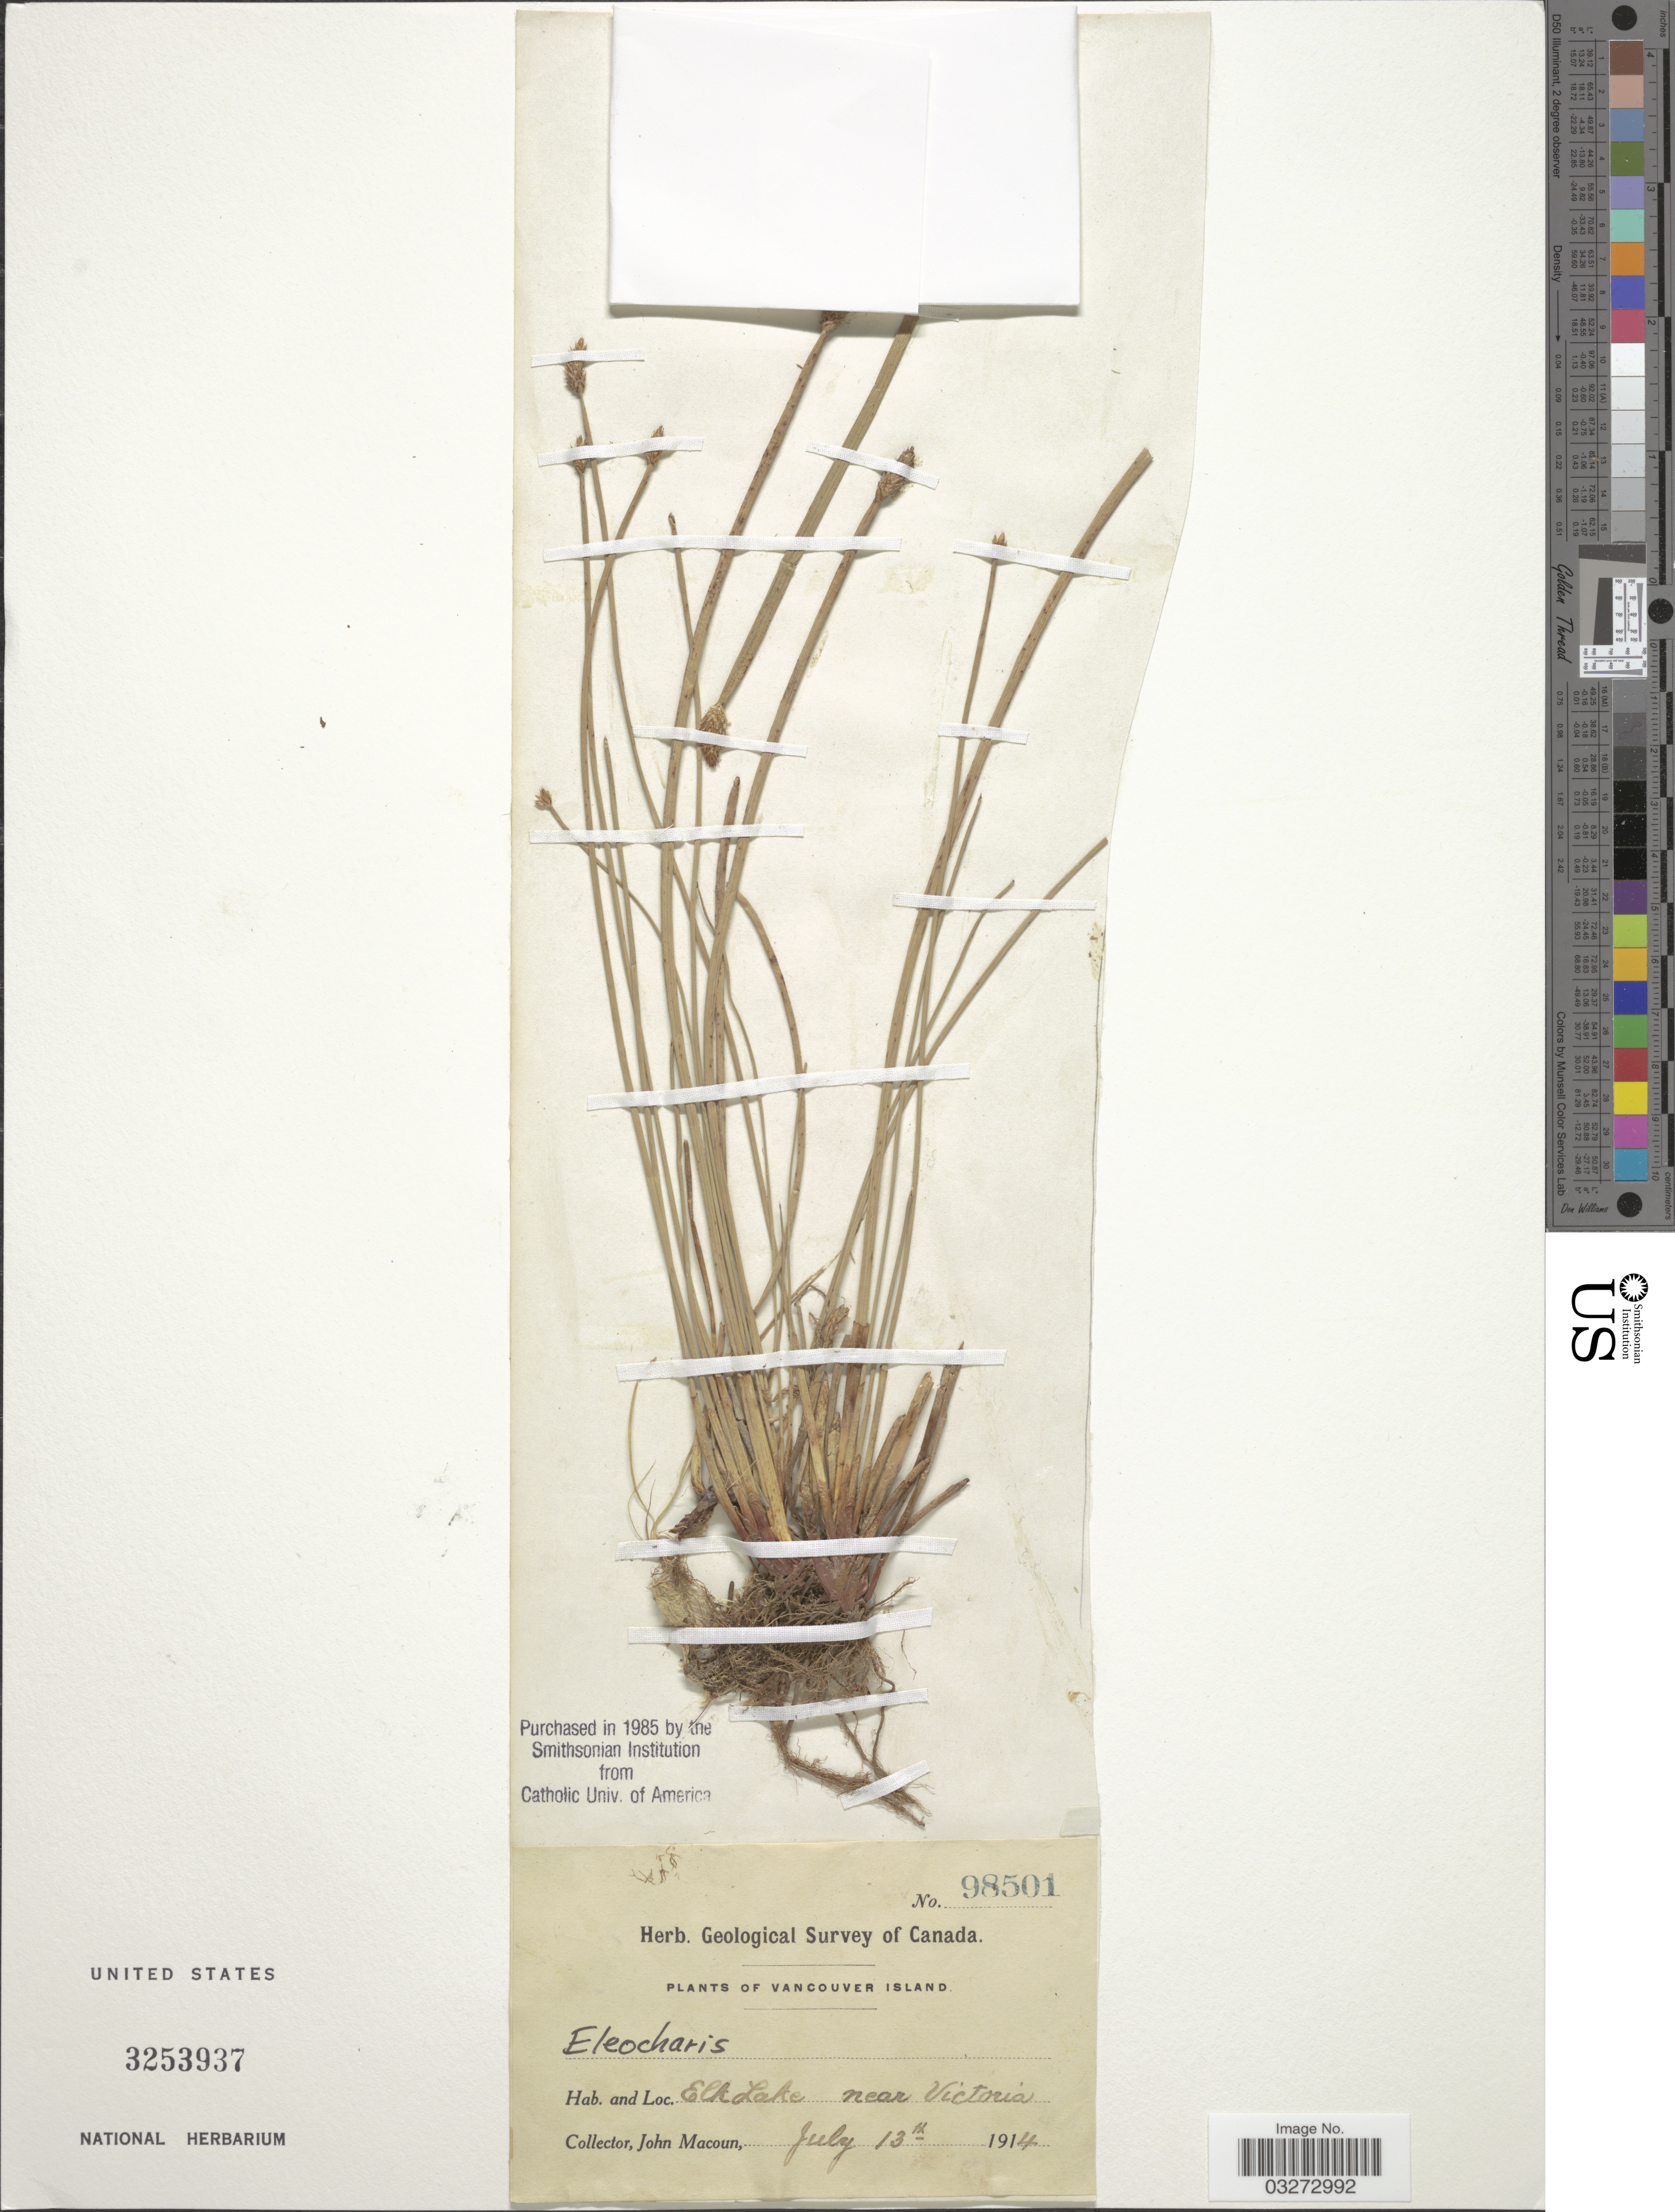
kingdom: Plantae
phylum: Tracheophyta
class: Liliopsida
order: Poales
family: Cyperaceae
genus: Eleocharis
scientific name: Eleocharis sp.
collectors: J. Macoun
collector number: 98501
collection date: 1914-07-13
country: Canada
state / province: British Columbia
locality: Vancouver Island. Elk Lake near Victoria.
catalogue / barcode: US 3253937